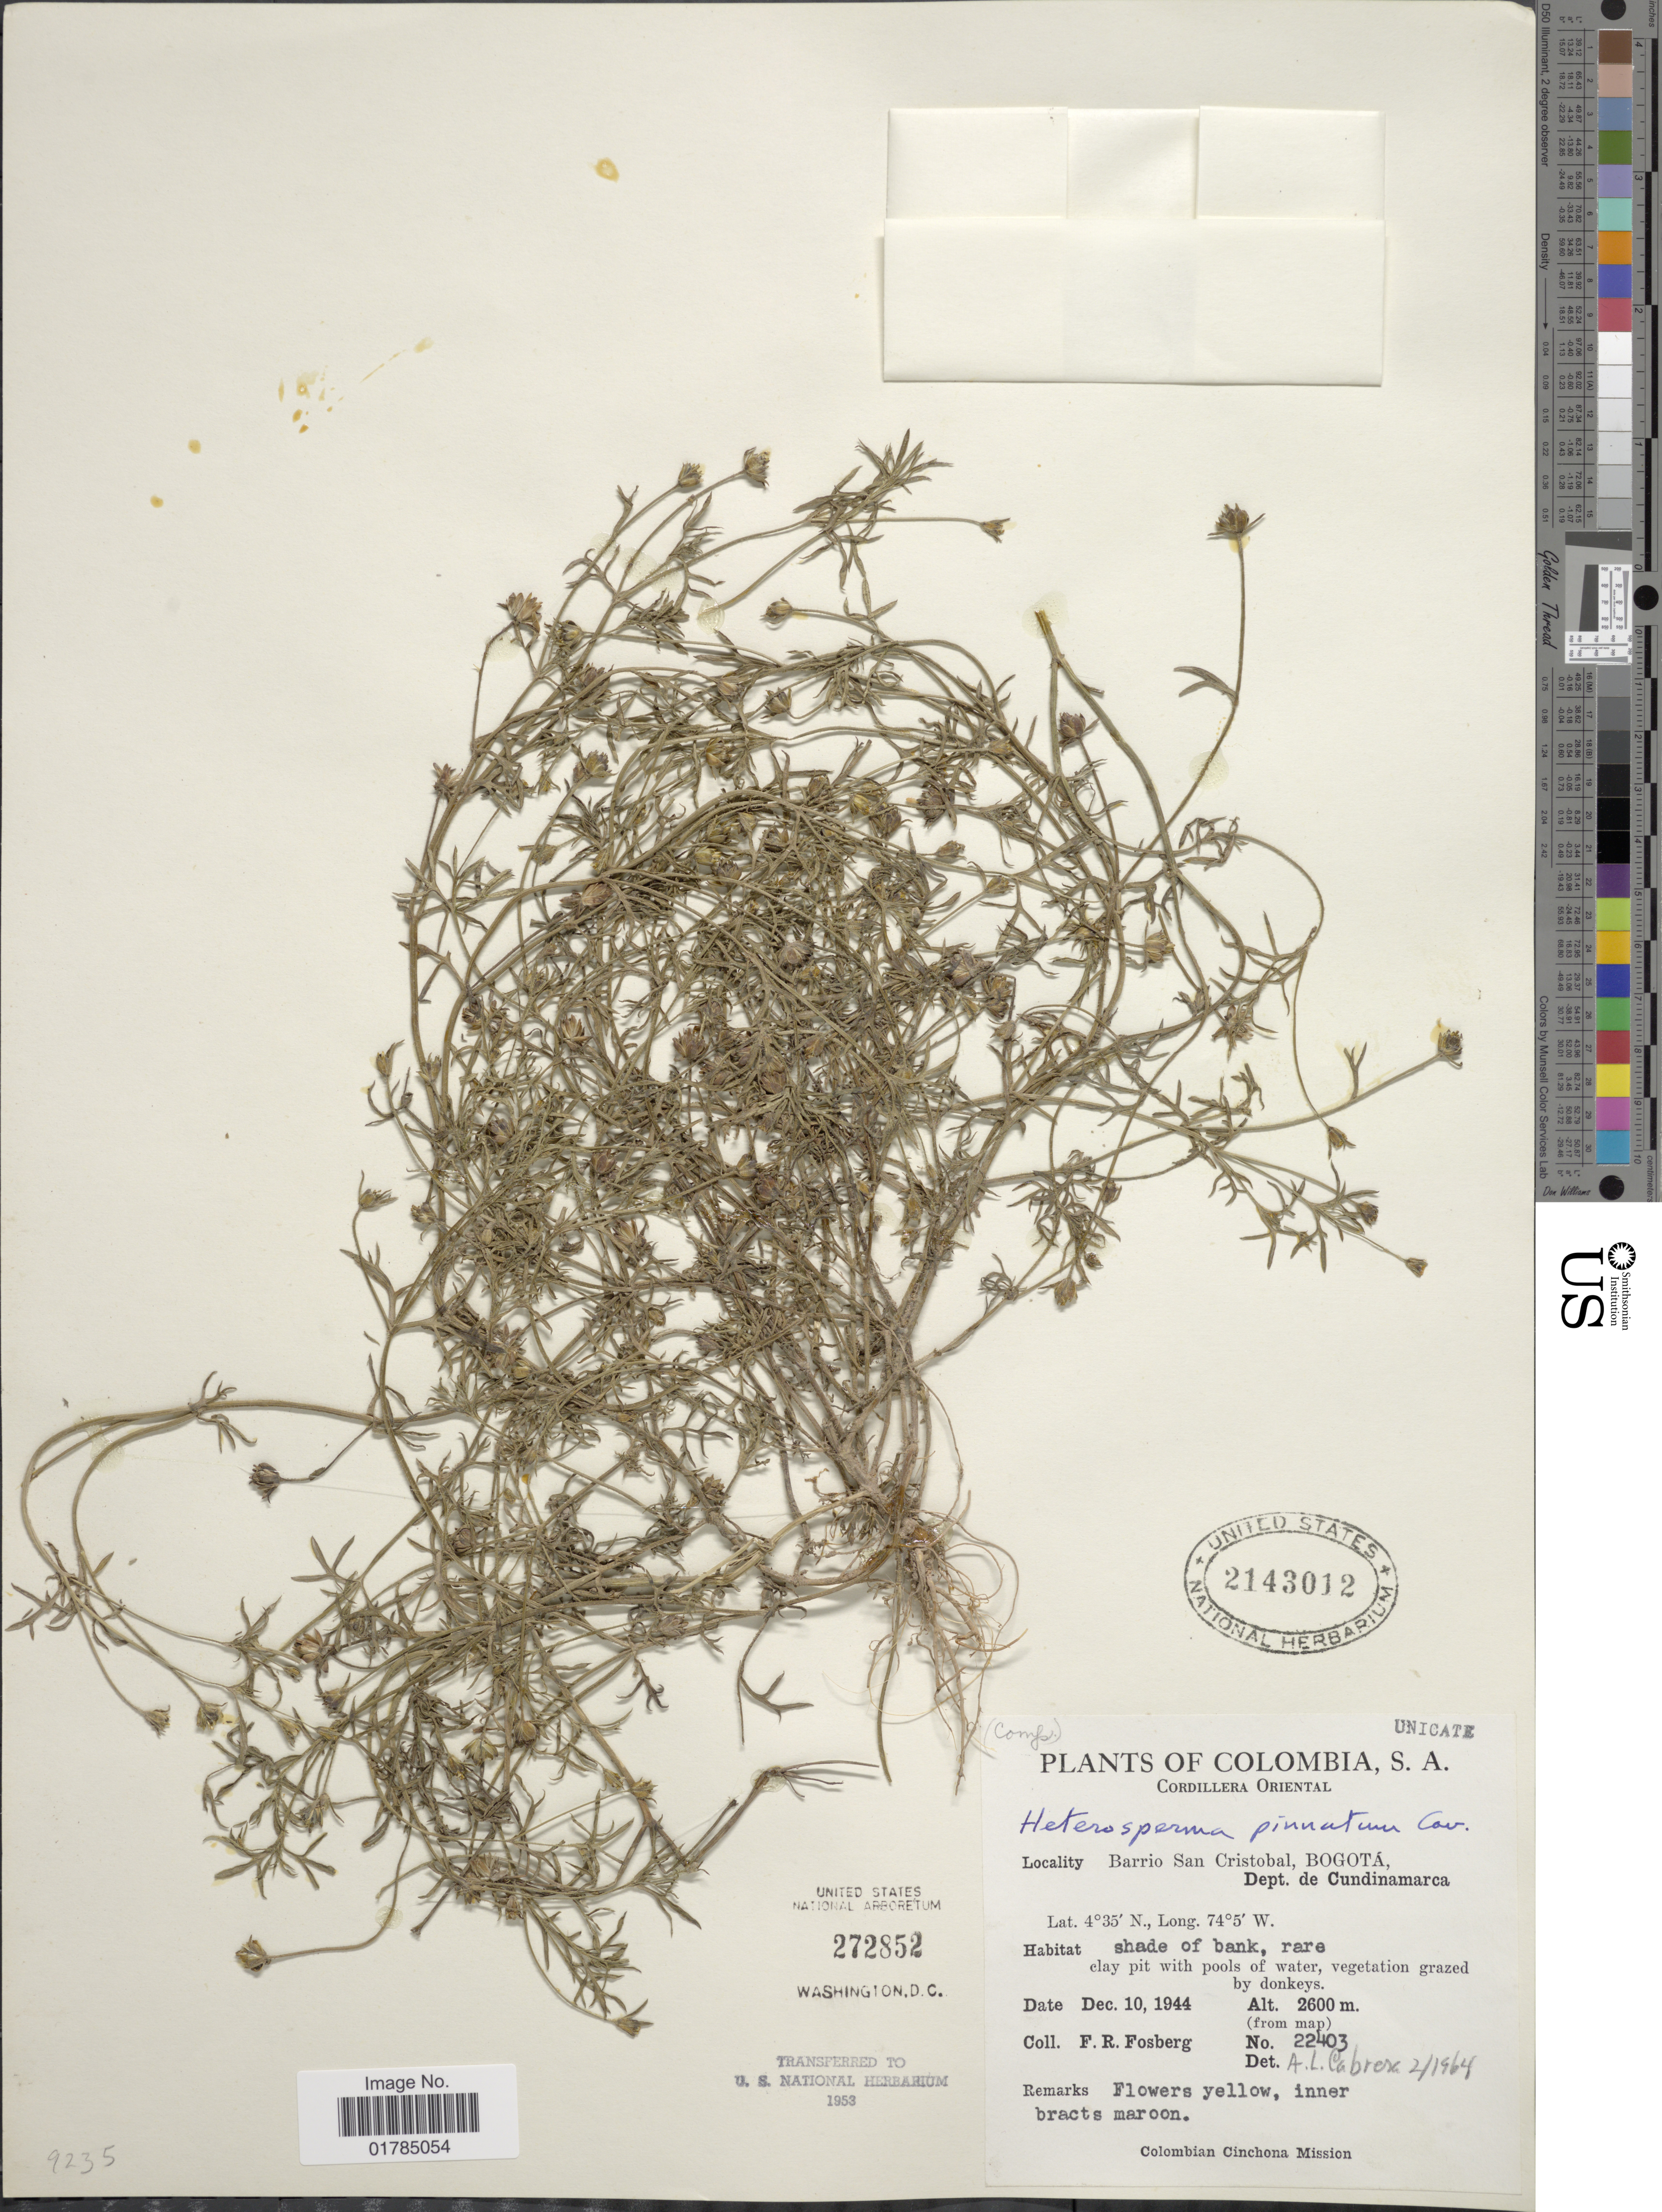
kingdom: Plantae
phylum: Tracheophyta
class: Magnoliopsida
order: Asterales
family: Asteraceae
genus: Heterosperma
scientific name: Heterosperma pinnatum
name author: Cav.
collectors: F. R. Fosberg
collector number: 22403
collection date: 1944-12-10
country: Colombia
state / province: Cundinamarca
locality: Cordillera Oriental, Barrio San Cristobal, Bogota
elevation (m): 2600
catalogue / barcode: US 2143012